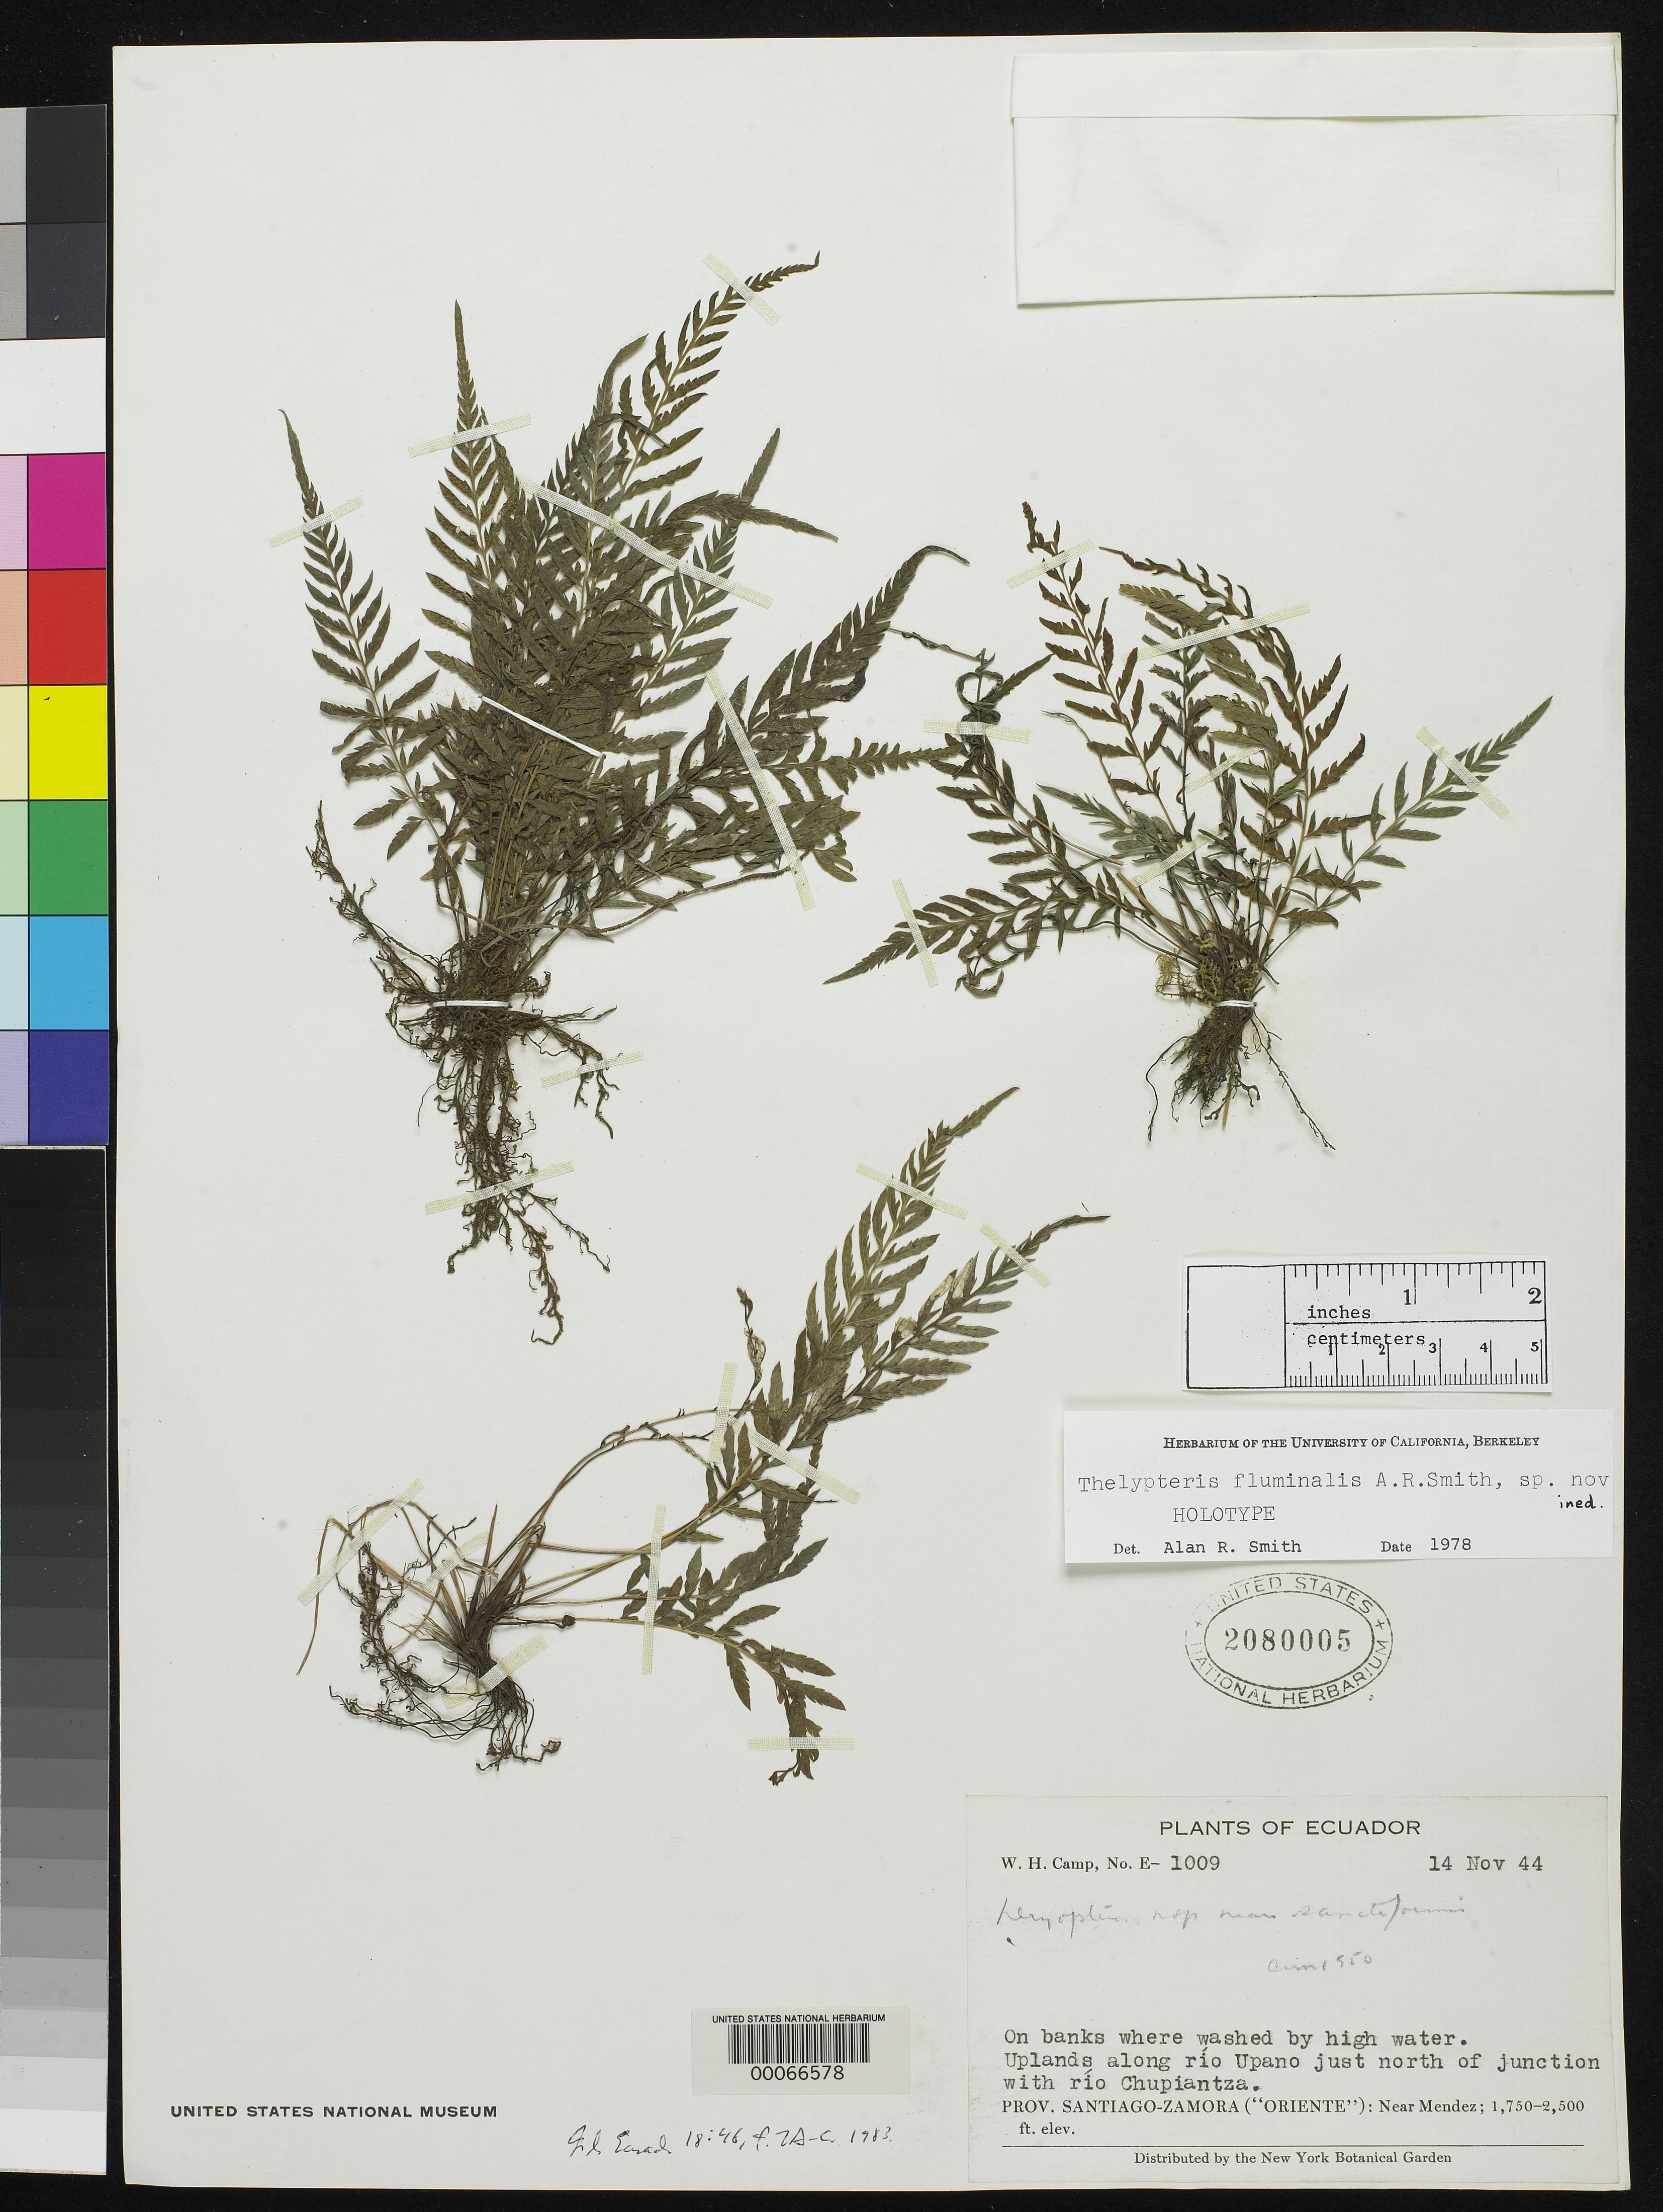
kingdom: Plantae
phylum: Tracheophyta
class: Polypodiopsida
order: Polypodiales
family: Thelypteridaceae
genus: Thelypteris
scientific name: Thelypteris fluminalis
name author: A.R. Sm.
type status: Holotype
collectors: W. H. Camp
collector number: E-1009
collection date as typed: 14 Nov 1944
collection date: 1944-11-14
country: Ecuador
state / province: Morona-Santiago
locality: Near Mendez, uplands along Tio Upano just N of junction with Rio Chupiantza.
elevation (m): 533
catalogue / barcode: US 2080005